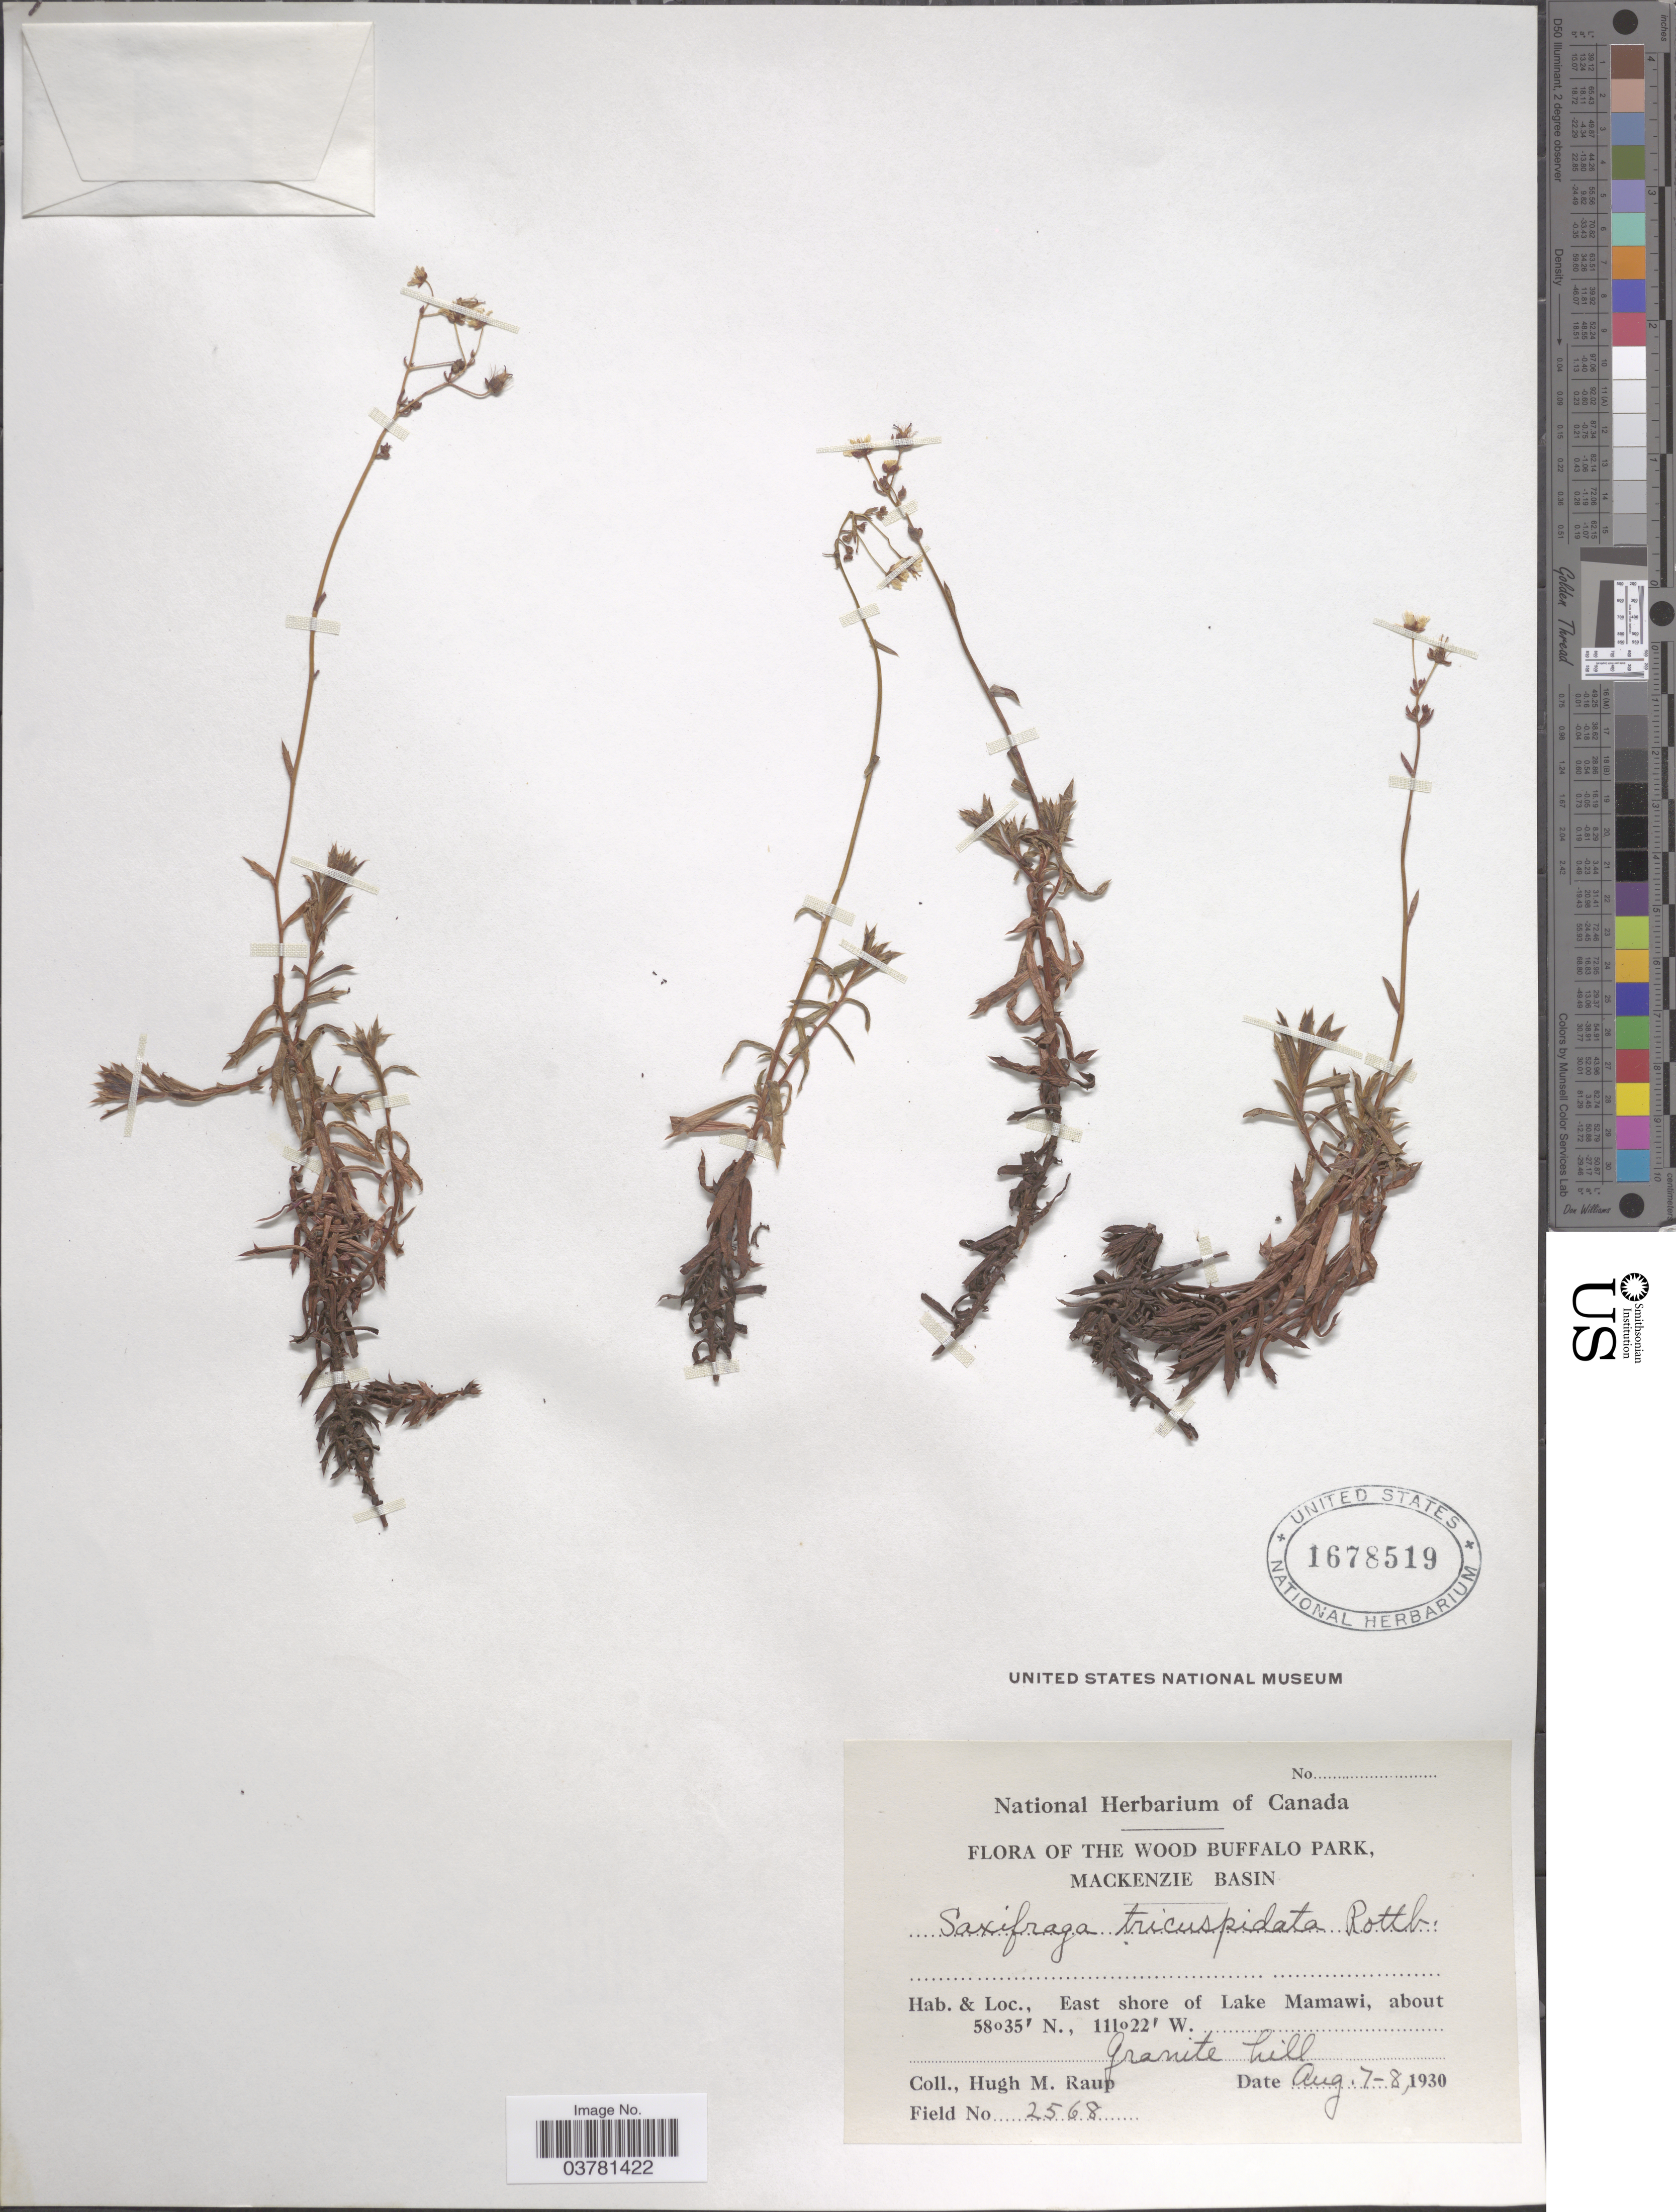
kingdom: Plantae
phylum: Tracheophyta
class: Magnoliopsida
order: Saxifragales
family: Saxifragaceae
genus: Saxifraga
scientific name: Saxifraga tricuspidata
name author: Rottb.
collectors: H. Raup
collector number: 2568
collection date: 1930-08-07/1930-08-08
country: Canada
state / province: Northwest Territories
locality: The Wood Buffalo Park, Mackenzie Basin. East shore of Lake Mamawi.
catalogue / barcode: US 1678519